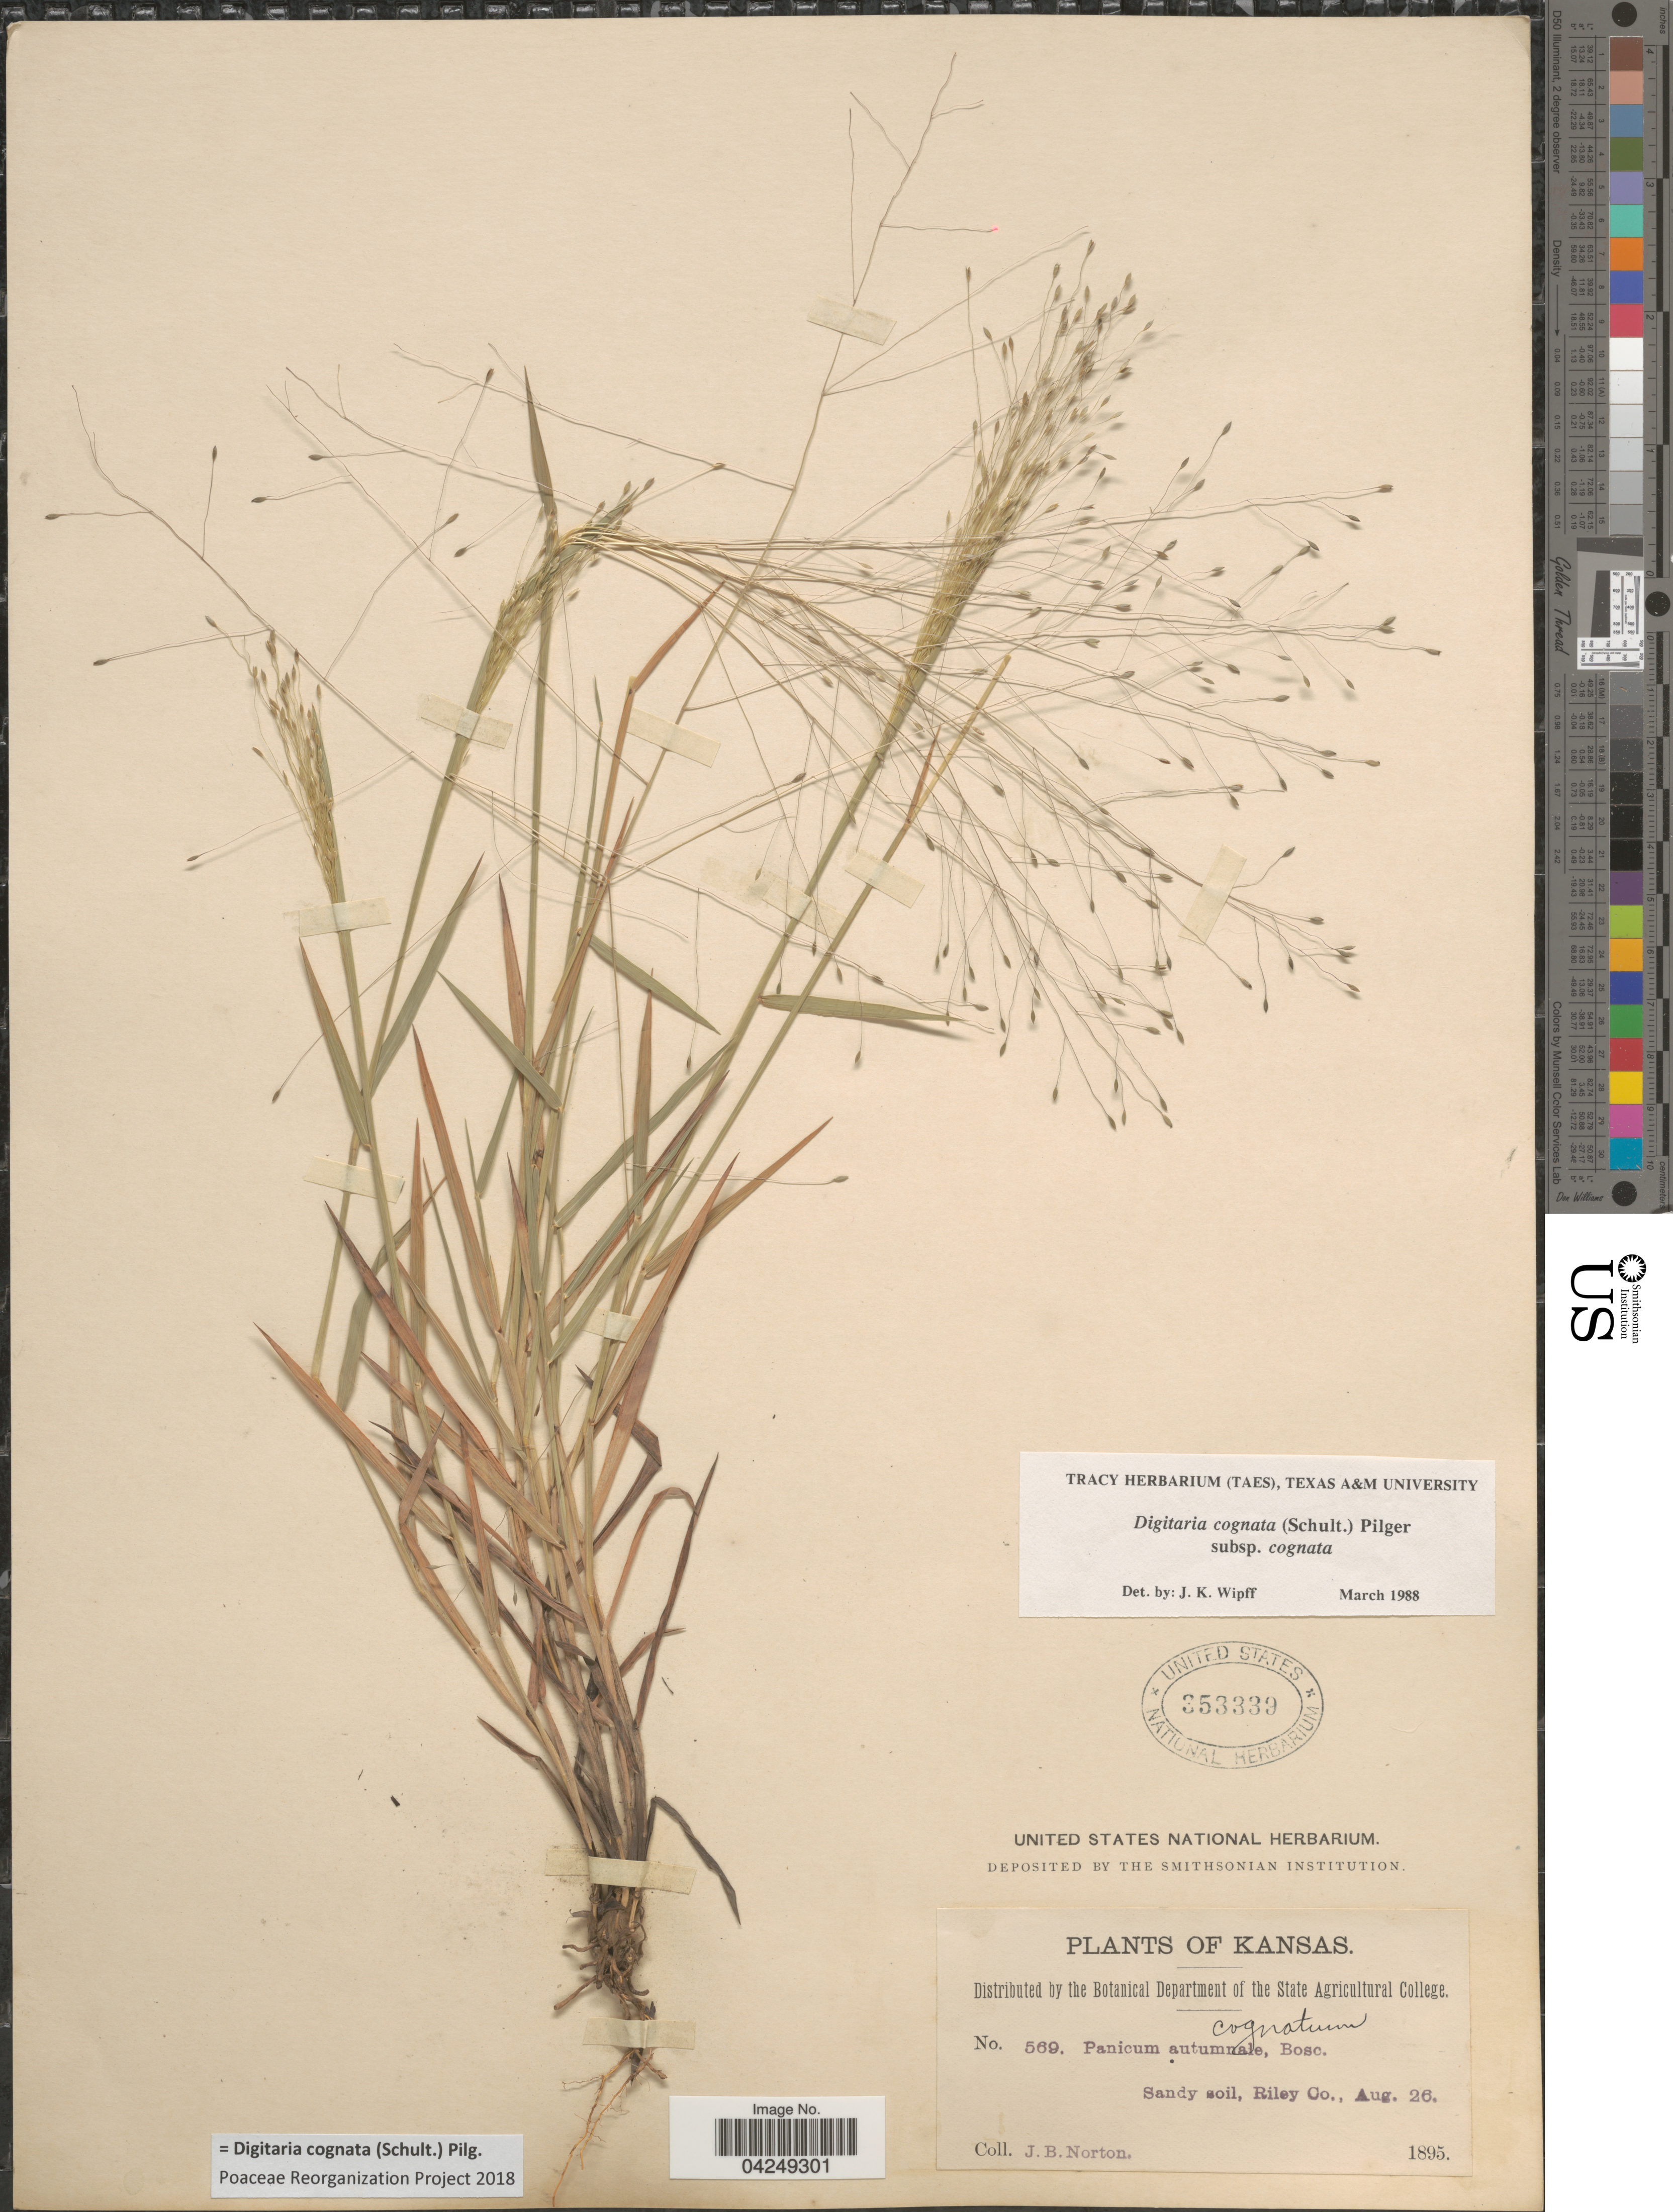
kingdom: Plantae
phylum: Tracheophyta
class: Liliopsida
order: Poales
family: Poaceae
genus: Digitaria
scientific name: Digitaria cognata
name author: (Scult.) Pilg.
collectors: J. B. Norton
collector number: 569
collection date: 1895-08-26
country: United States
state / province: Kansas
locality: Riley Co.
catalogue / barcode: US 353339